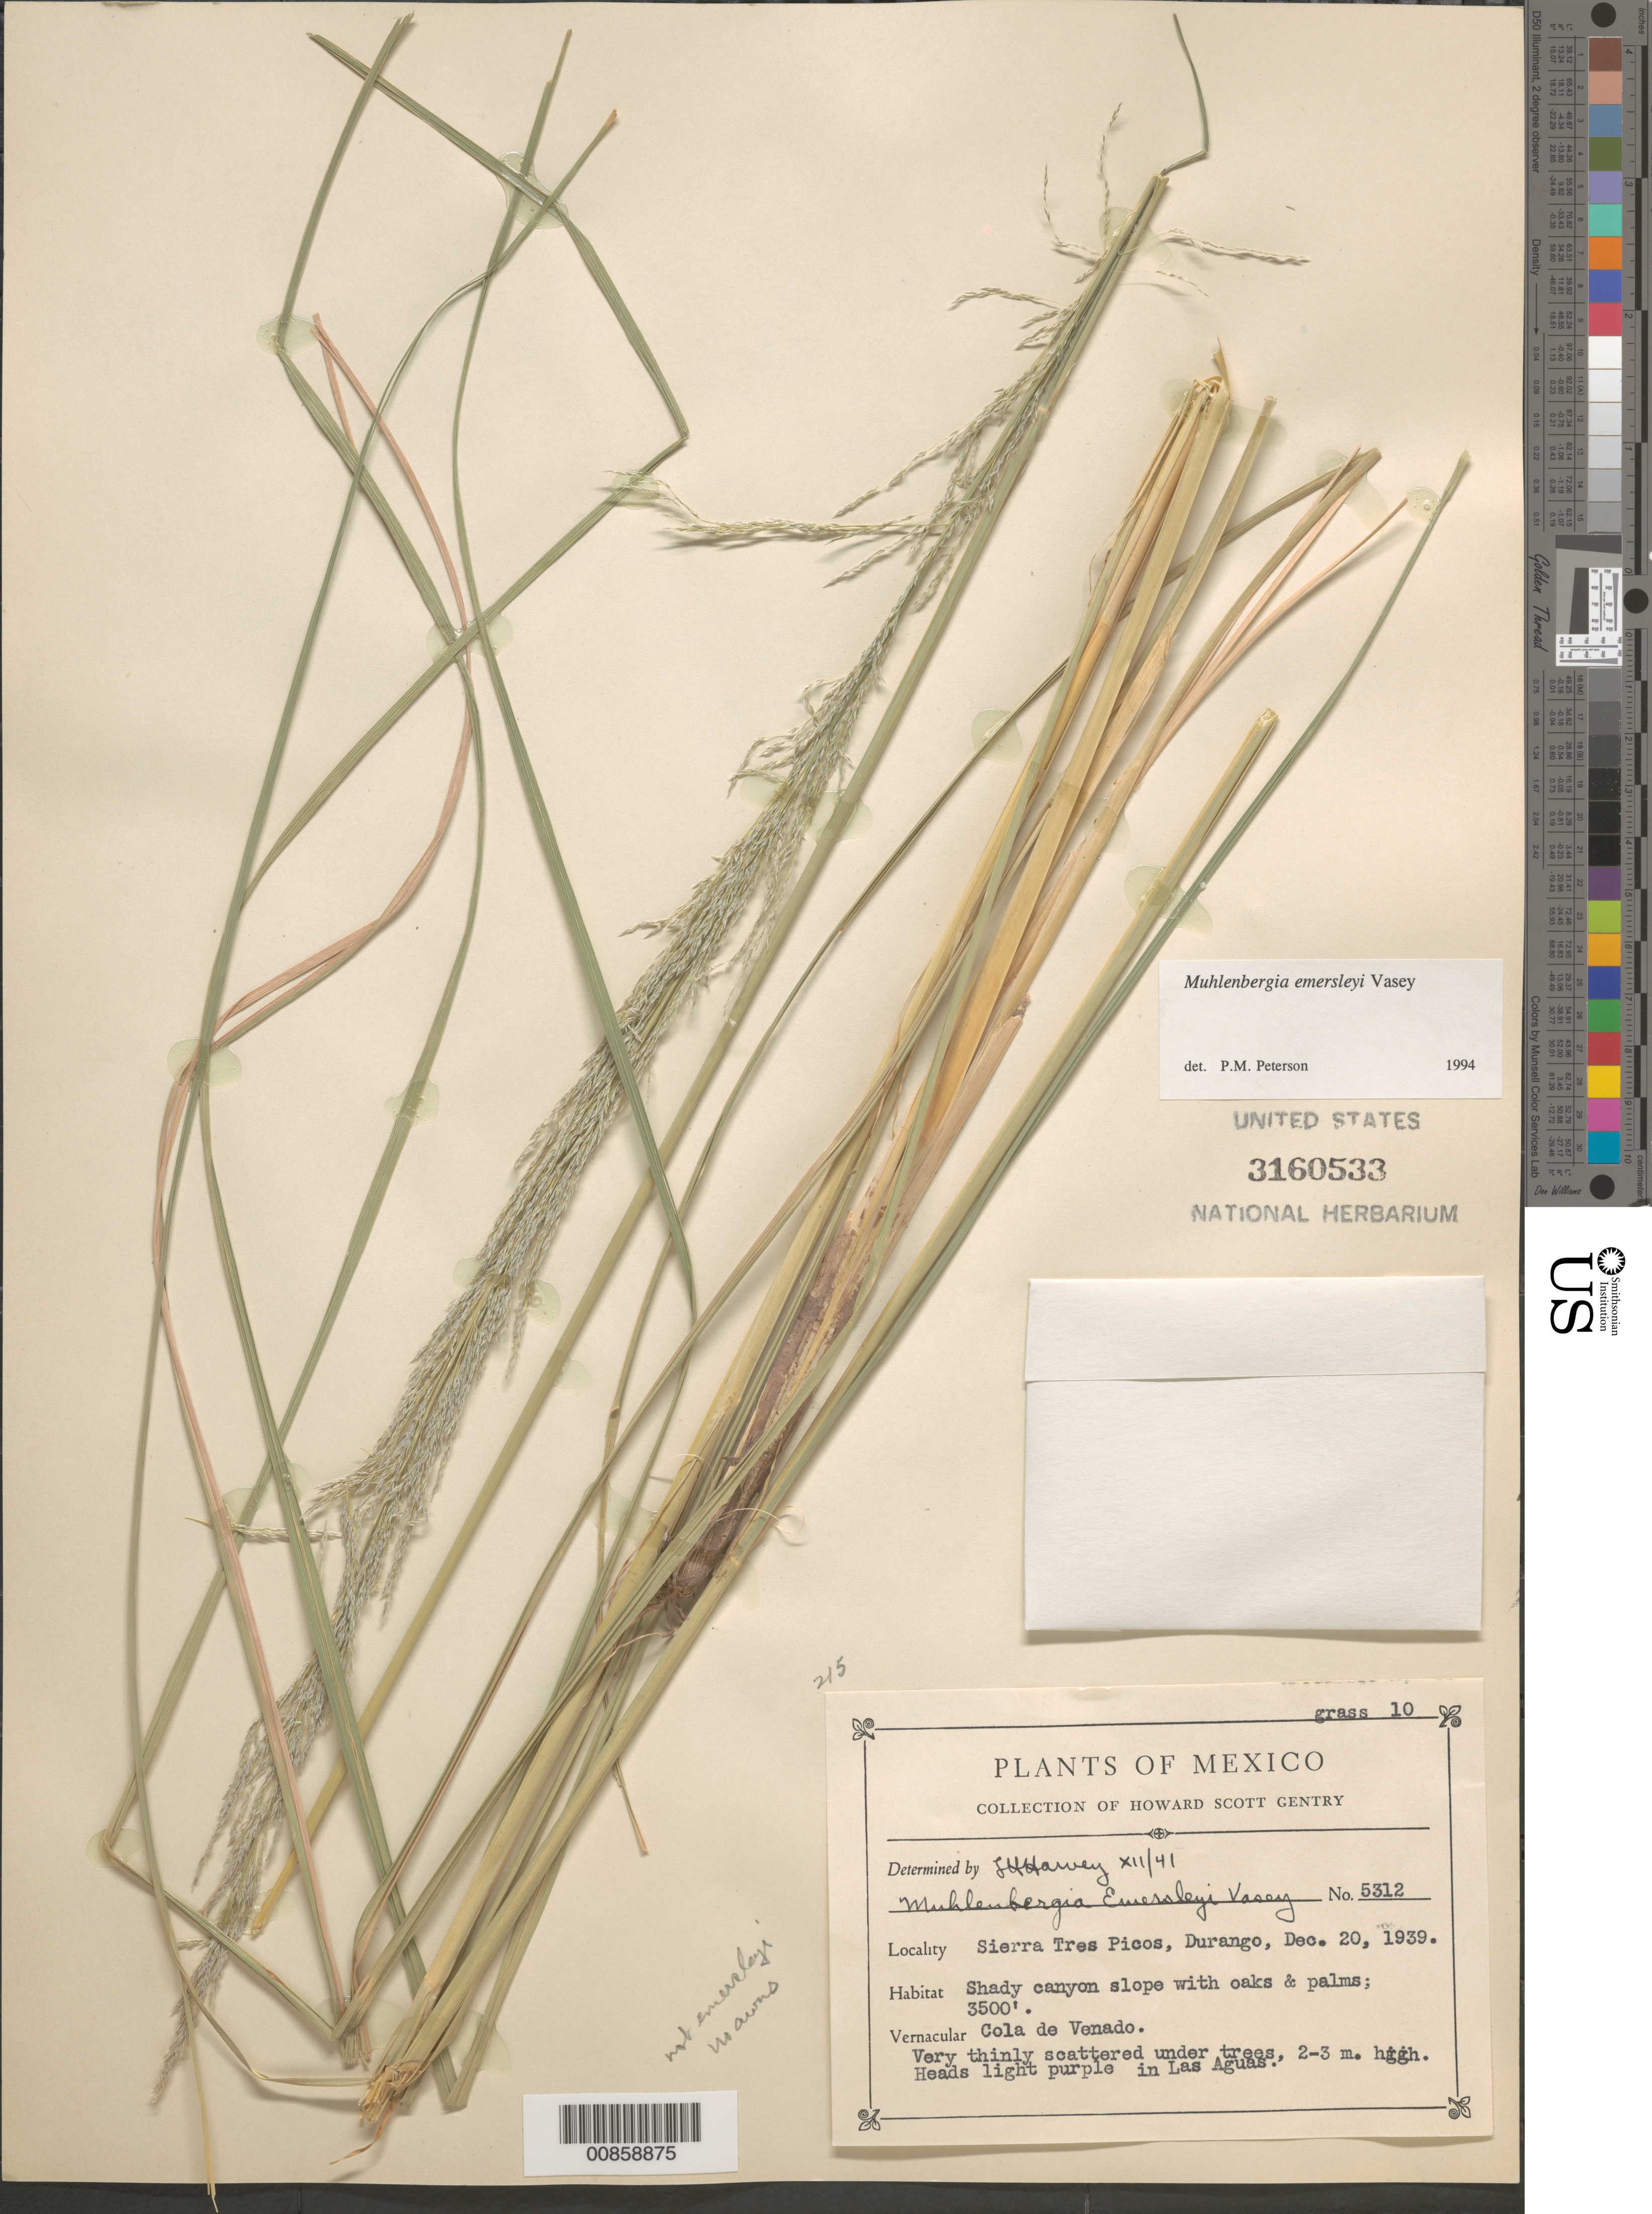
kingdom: Plantae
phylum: Tracheophyta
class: Liliopsida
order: Poales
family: Poaceae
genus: Muhlenbergia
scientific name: Muhlenbergia emersleyi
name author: Vasey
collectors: H. S. Gentry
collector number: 5312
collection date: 1939-12-20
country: Mexico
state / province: Durango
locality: Sierra Tres Picos. Shady canyon slope. Cola de Venado.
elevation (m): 1067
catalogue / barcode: US 3160533